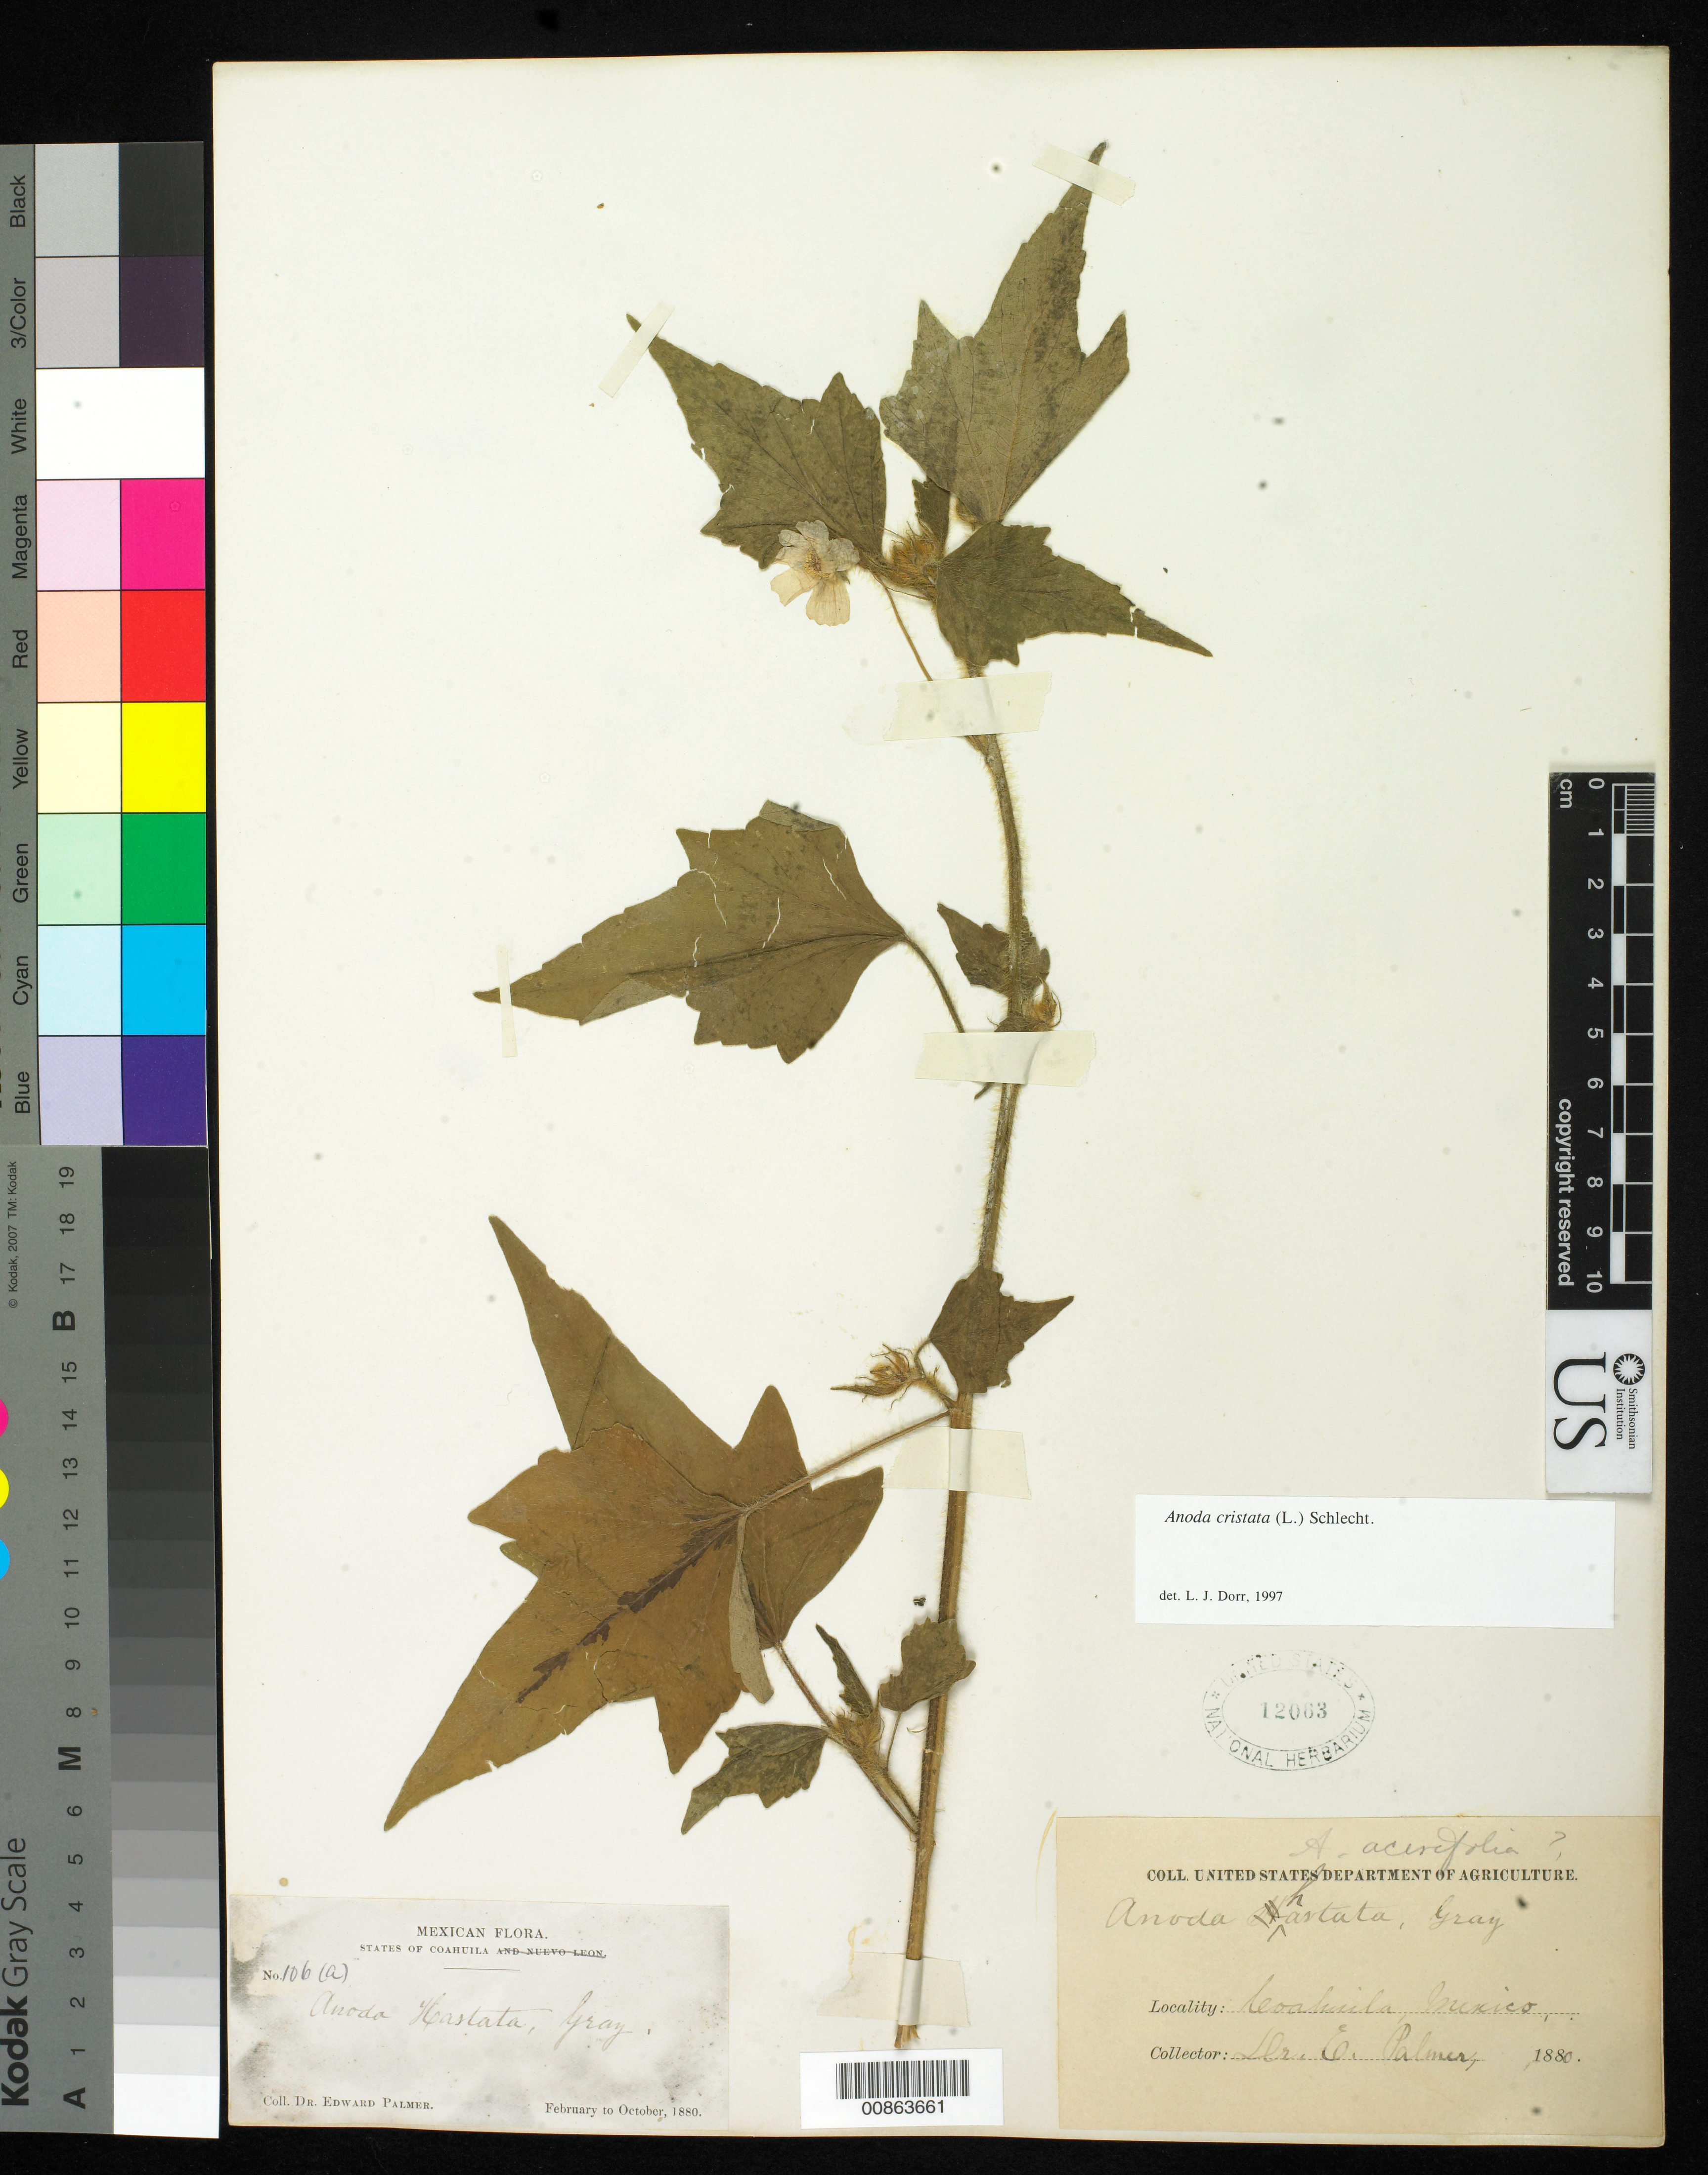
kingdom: Plantae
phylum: Tracheophyta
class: Magnoliopsida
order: Malvales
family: Malvaceae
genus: Anoda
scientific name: Anoda cristata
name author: (L.) Schltdl.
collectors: E. Palmer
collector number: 106 a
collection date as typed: Feb 1880 to -- Oct 1880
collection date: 1880-02/1880-10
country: Mexico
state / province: Coahuila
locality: State of Coahuila.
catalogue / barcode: US 12063